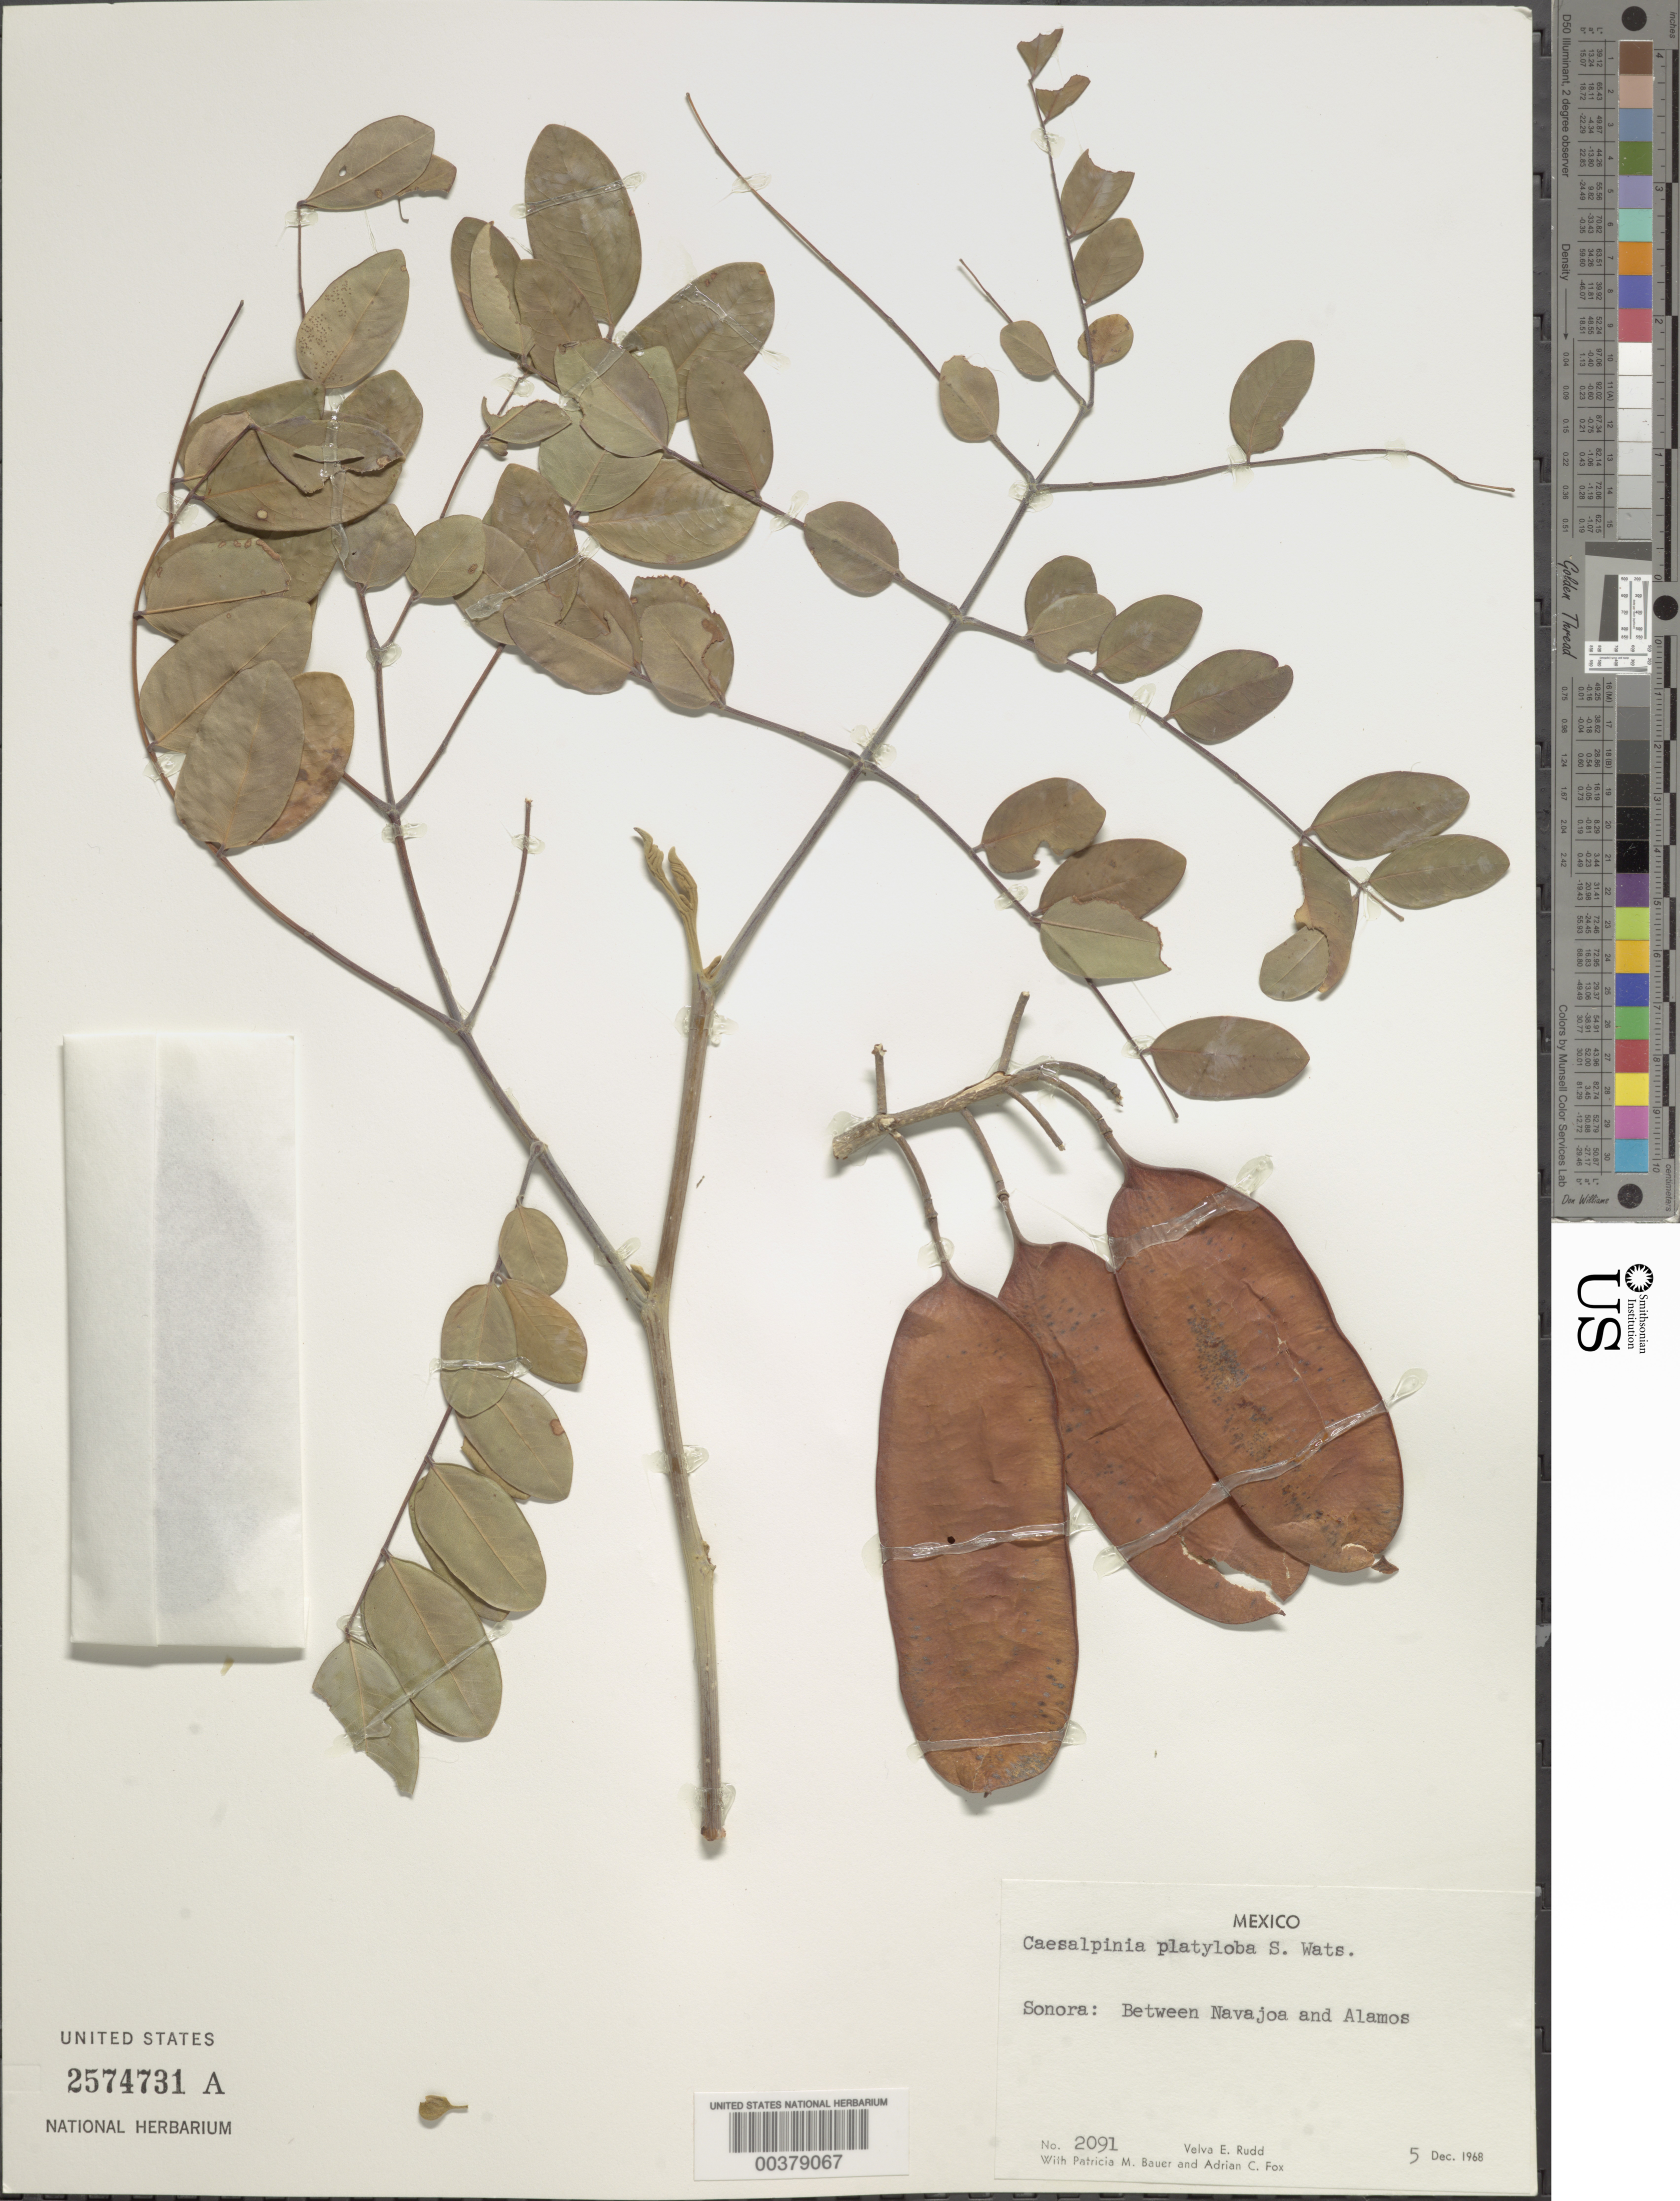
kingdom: Plantae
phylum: Tracheophyta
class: Magnoliopsida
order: Fabales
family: Fabaceae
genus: Coulteria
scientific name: Coulteria platyloba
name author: (S. Watson) N. Zamora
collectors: V. E. Rudd, P. Bauer & A. Fox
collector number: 2091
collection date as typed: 05 Dec 1968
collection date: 1968-12-05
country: Mexico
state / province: Sonora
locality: Between navajoa and Alamos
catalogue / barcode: US 2574731A